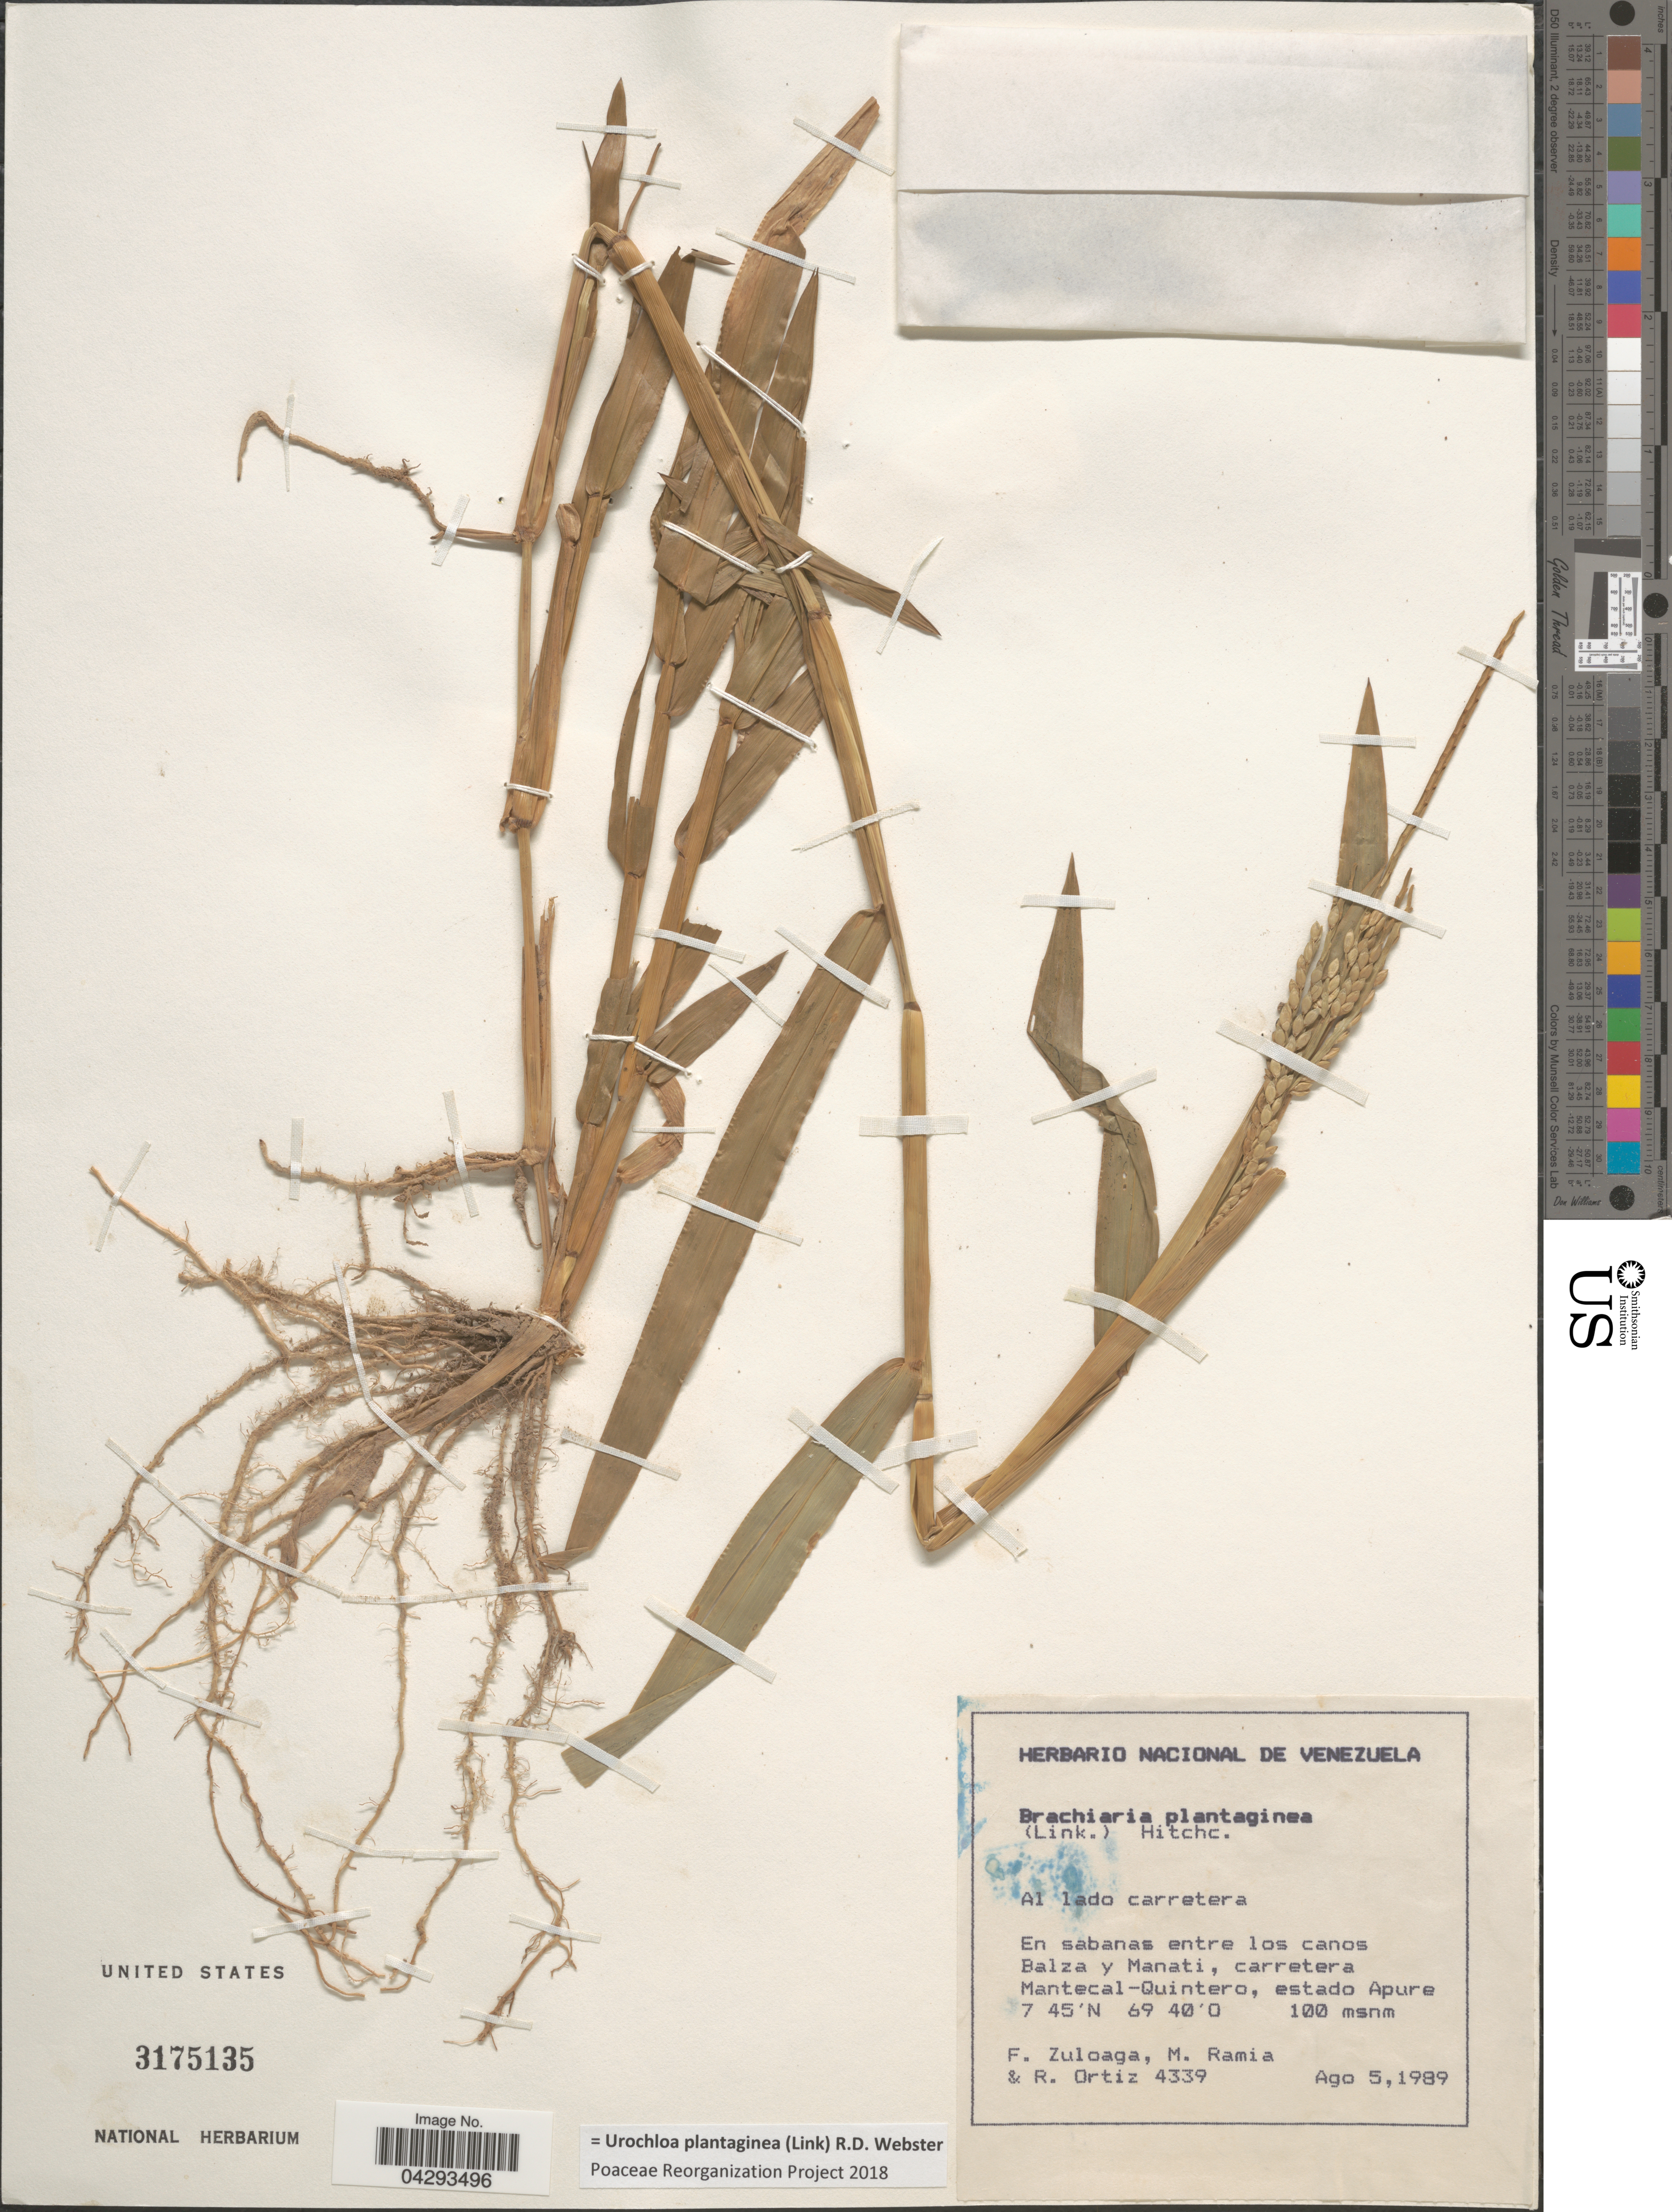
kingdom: Plantae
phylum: Tracheophyta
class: Liliopsida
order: Poales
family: Poaceae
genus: Urochloa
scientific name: Urochloa plantaginea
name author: (Link) R.D. Webster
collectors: F. Zuloaga, M. Ramia & R. Ortiz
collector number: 4339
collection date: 1989-08-05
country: Venezuela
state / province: Apure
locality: En sabanas entre los canos Balza y Manati, carretera Mantecal-Quintero.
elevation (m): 100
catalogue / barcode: US 3175135